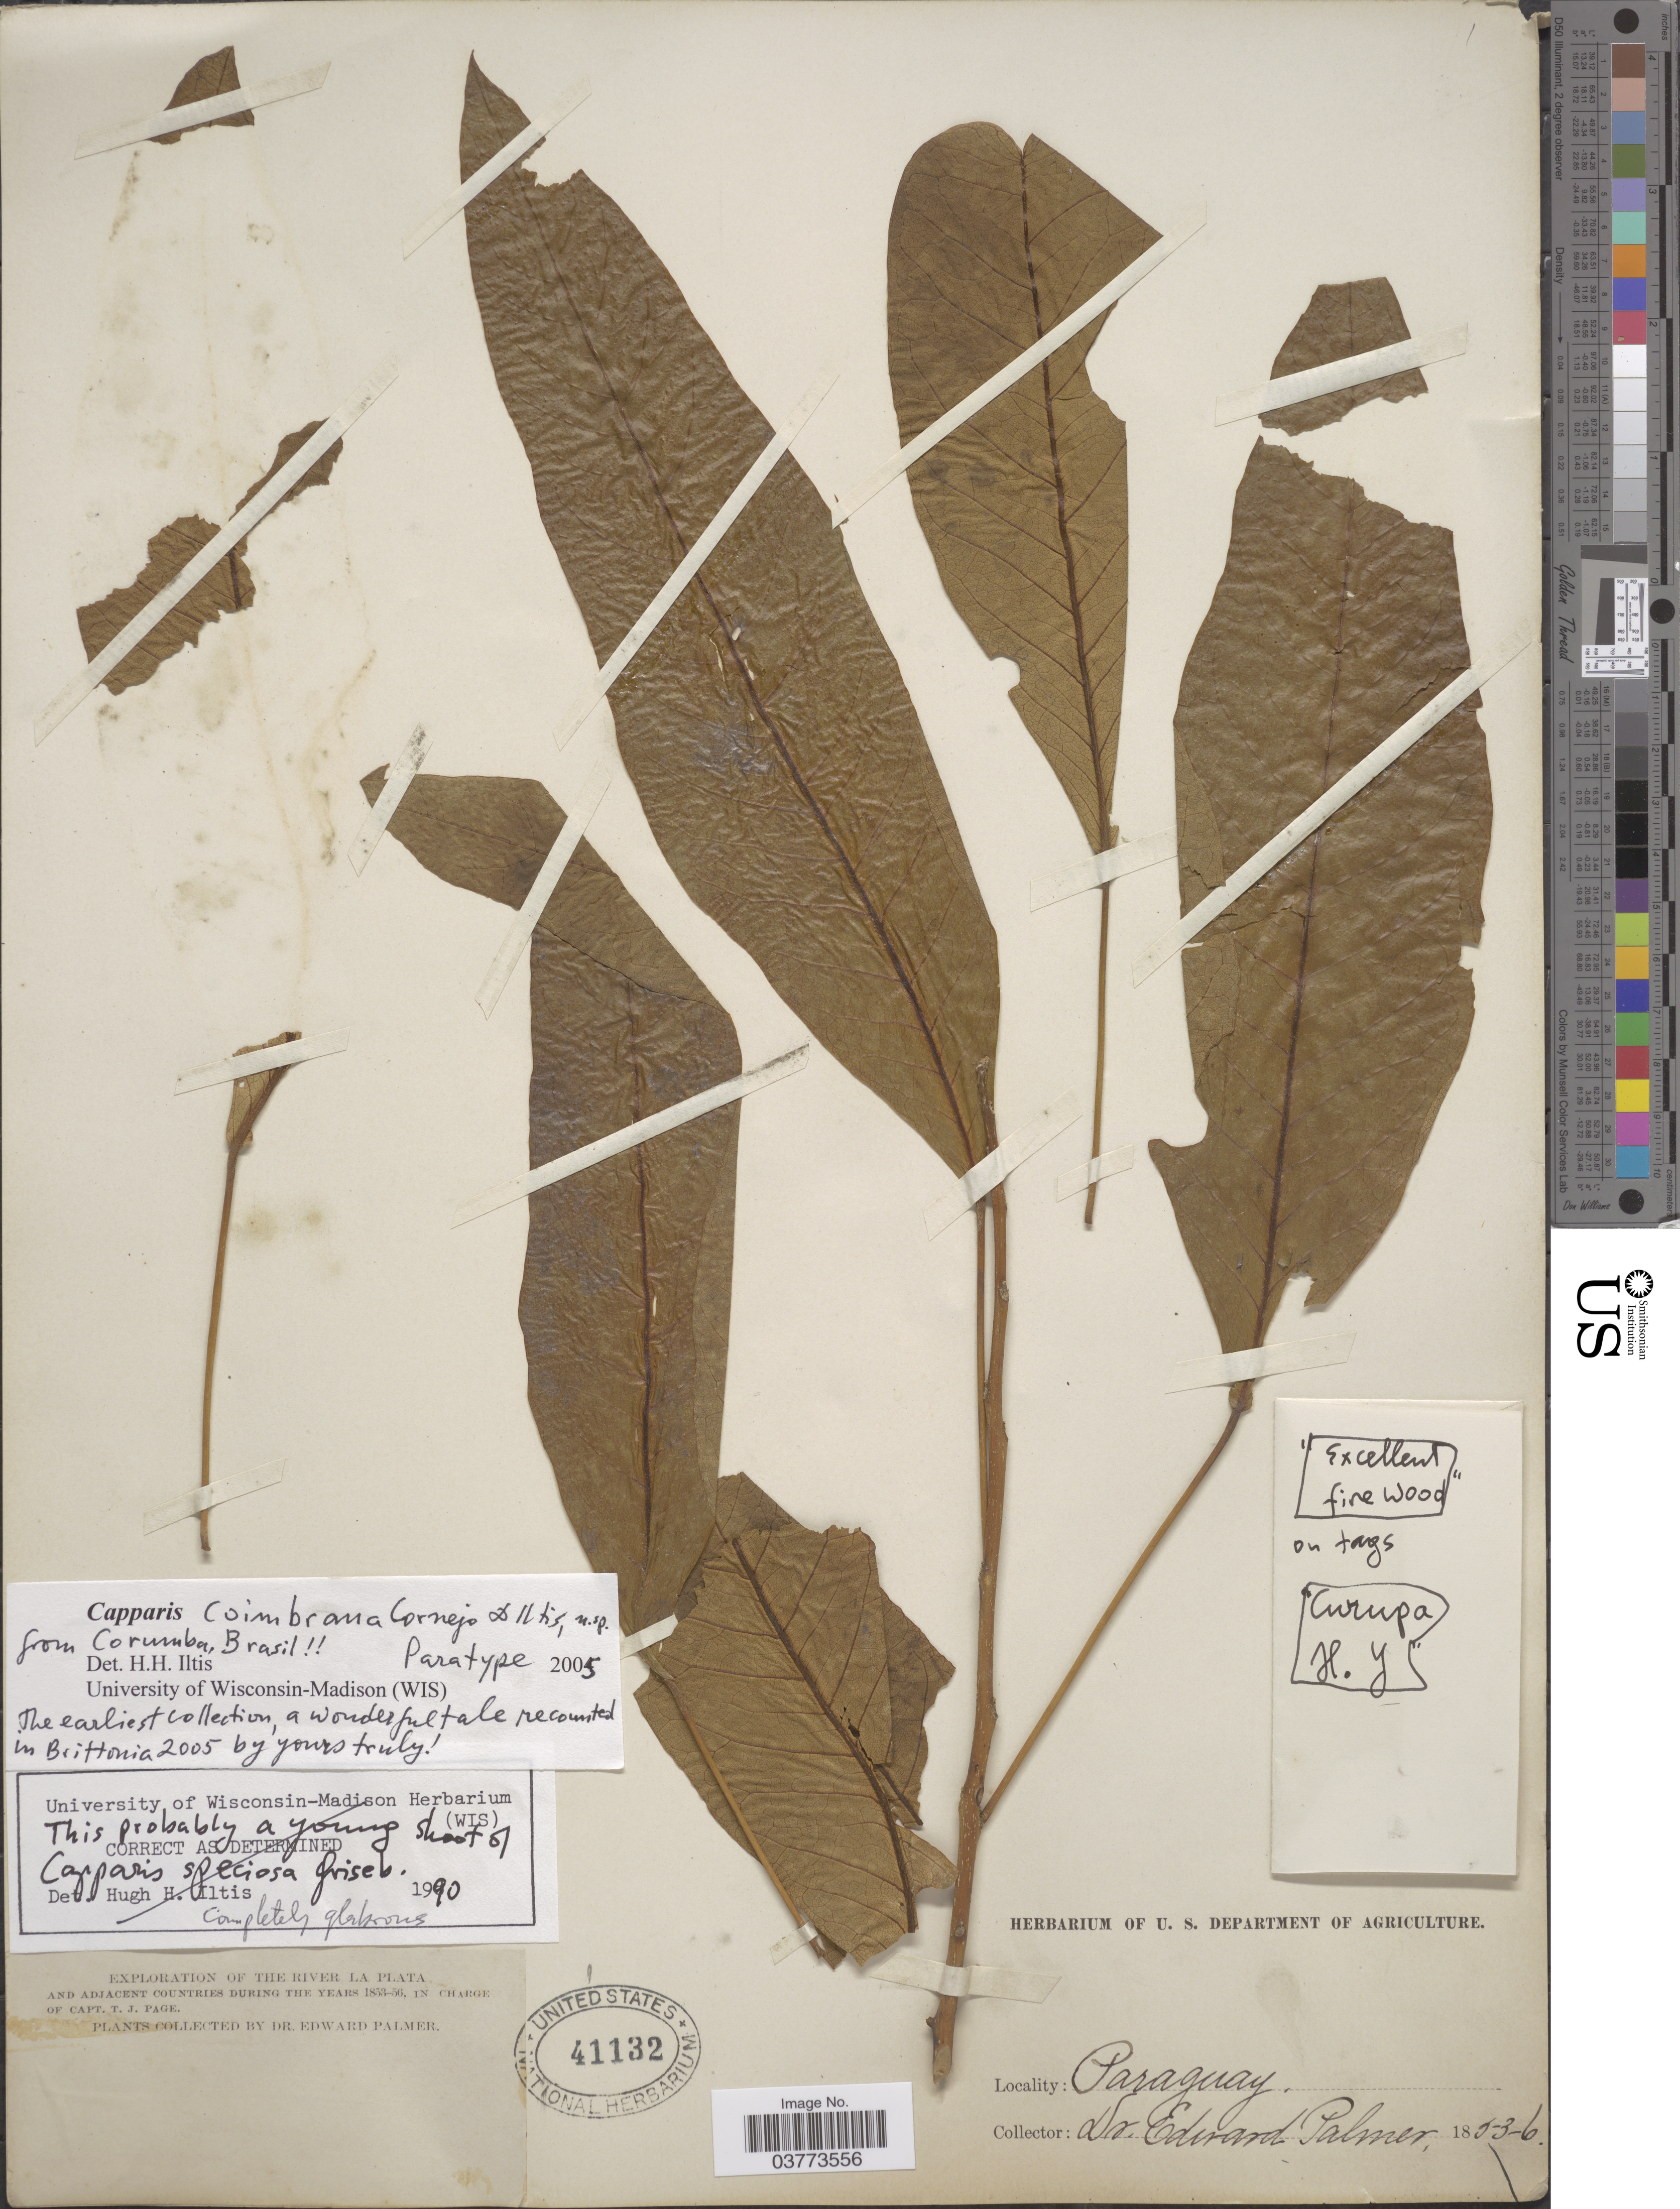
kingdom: Plantae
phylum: Tracheophyta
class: Magnoliopsida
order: Brassicales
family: Capparaceae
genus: Capparidastrum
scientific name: Capparidastrum coimbranum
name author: (Cornejo & Iltis) Cornejo & Iltis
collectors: E. Palmer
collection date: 1853/1856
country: Paraguay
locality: The River La Plata and adjacent countries.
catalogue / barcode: US 41132